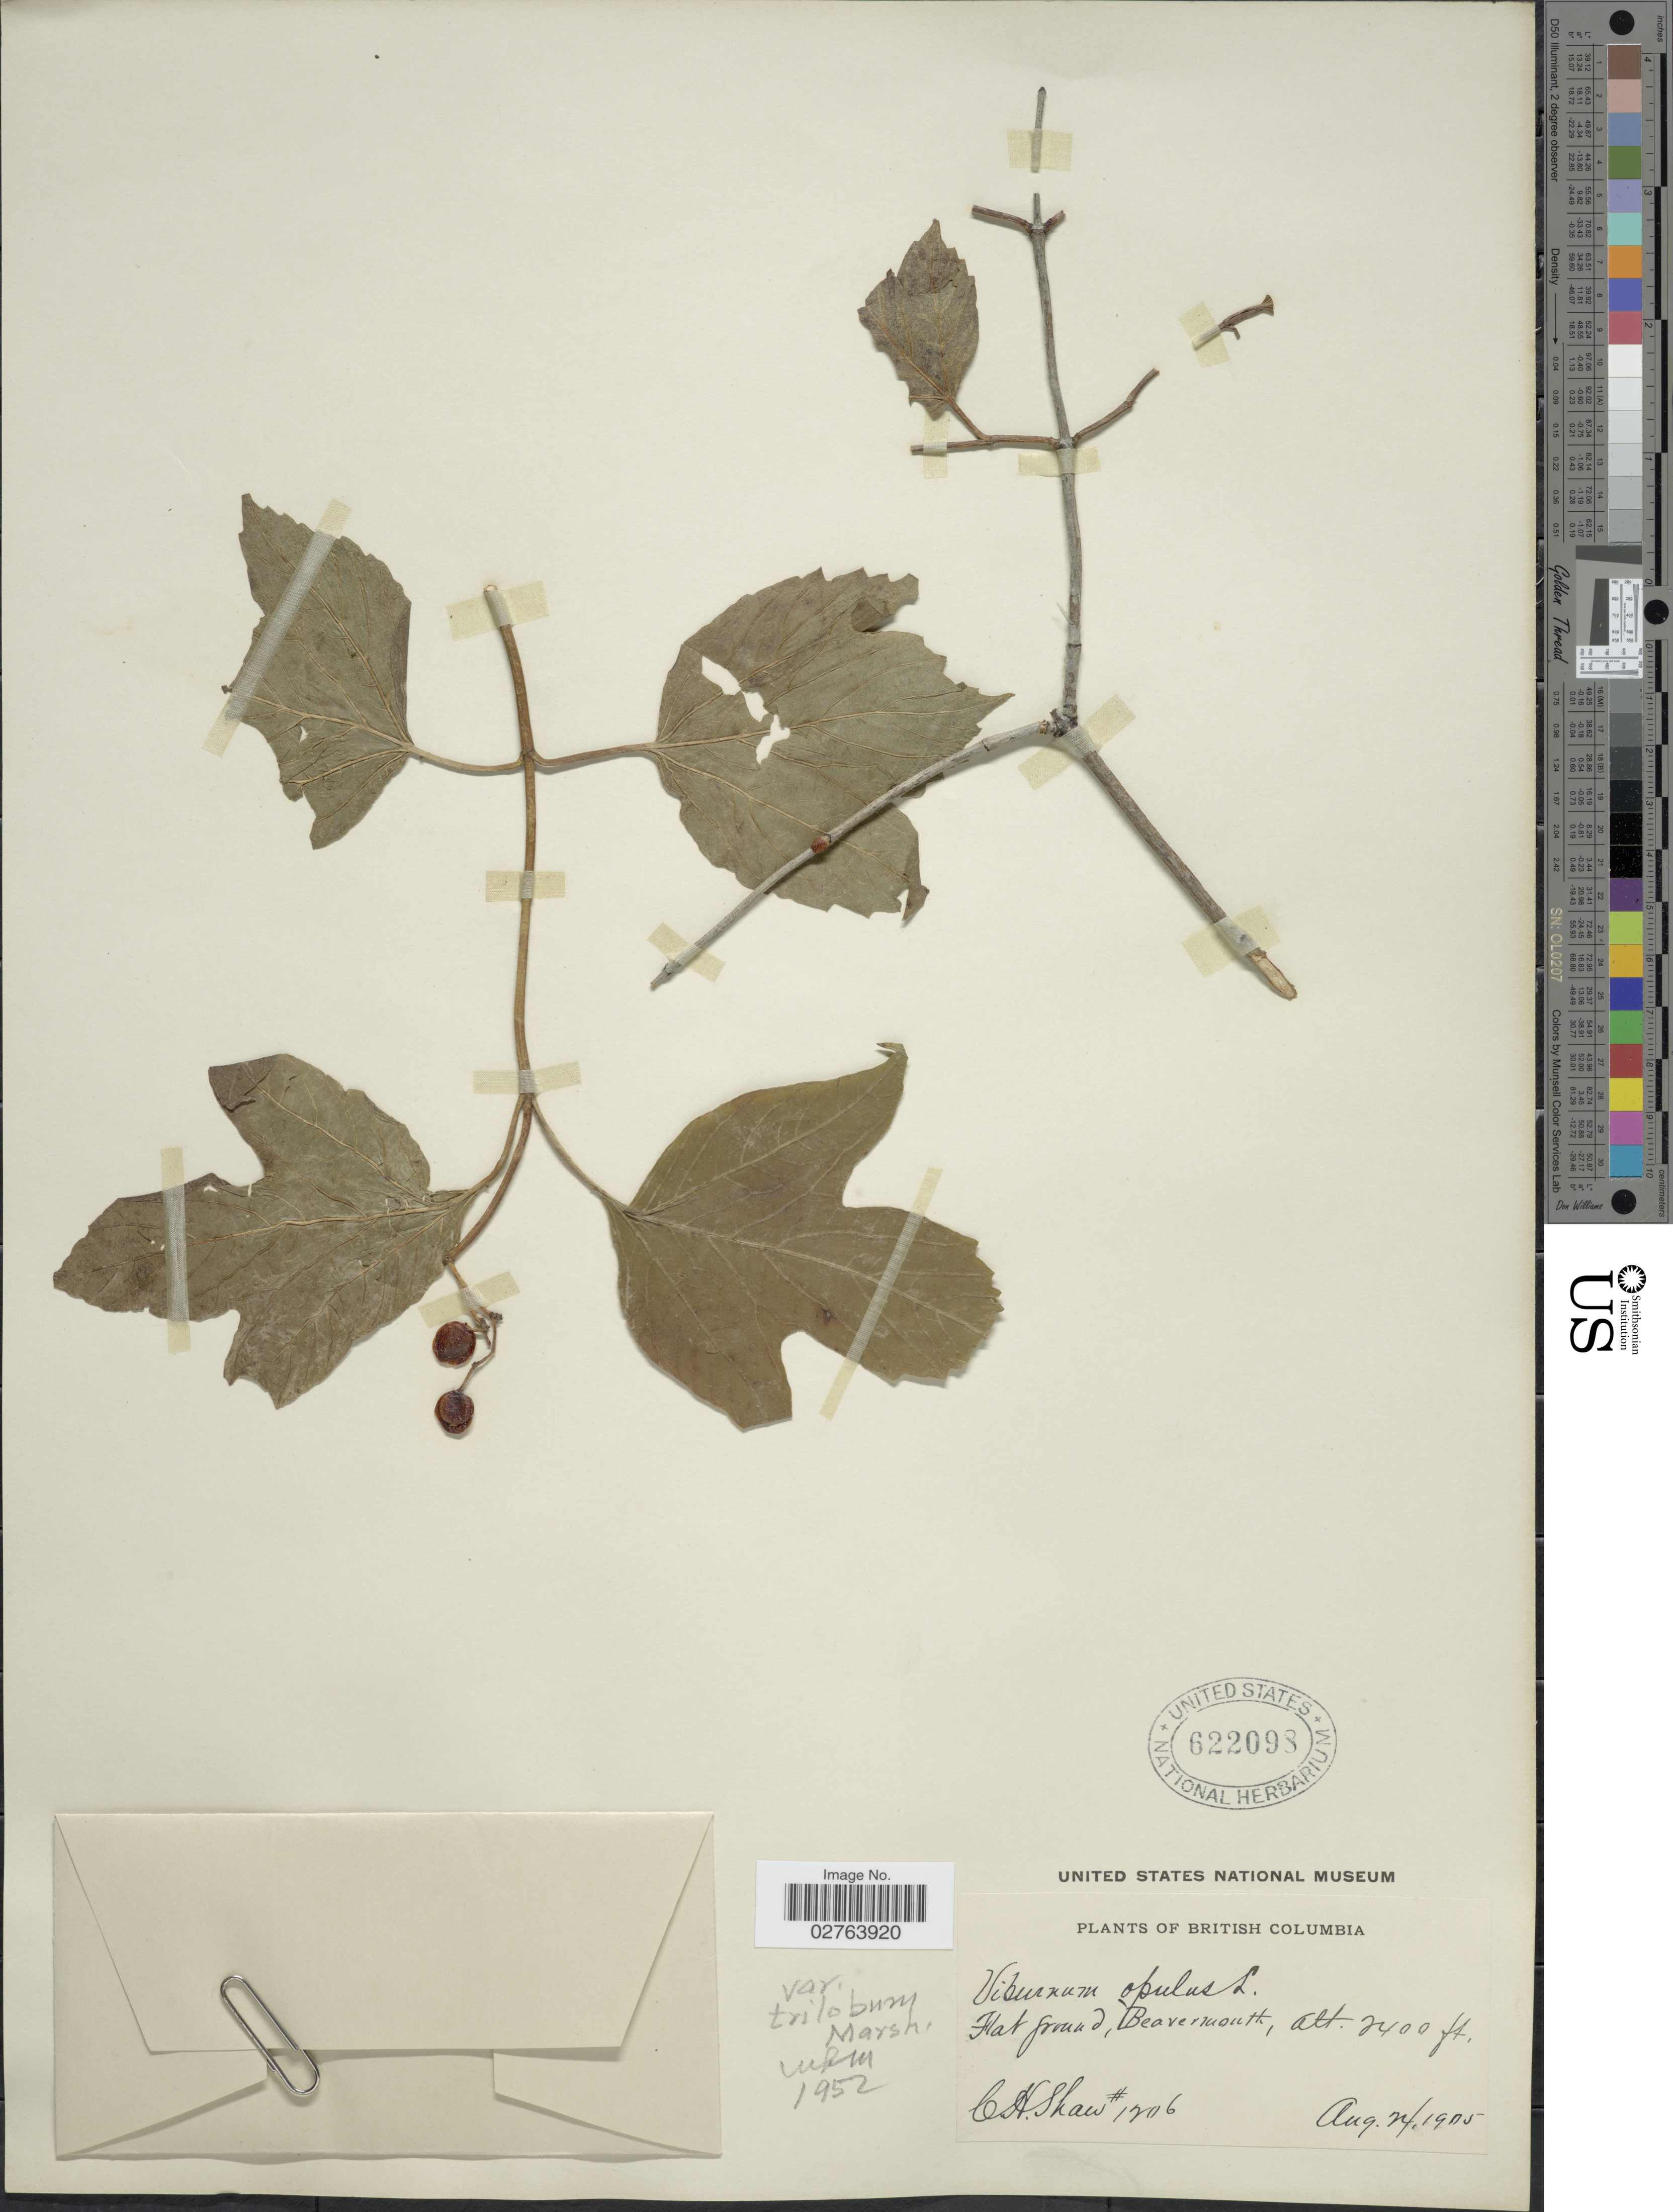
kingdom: Plantae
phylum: Tracheophyta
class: Magnoliopsida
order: Dipsacales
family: Viburnaceae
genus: Viburnum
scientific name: Viburnum opulus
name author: L.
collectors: C. H. Shaw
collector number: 1206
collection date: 1905-08-24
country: Canada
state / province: British Columbia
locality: Flat ground, Beavermouth.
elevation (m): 732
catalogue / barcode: US 622098